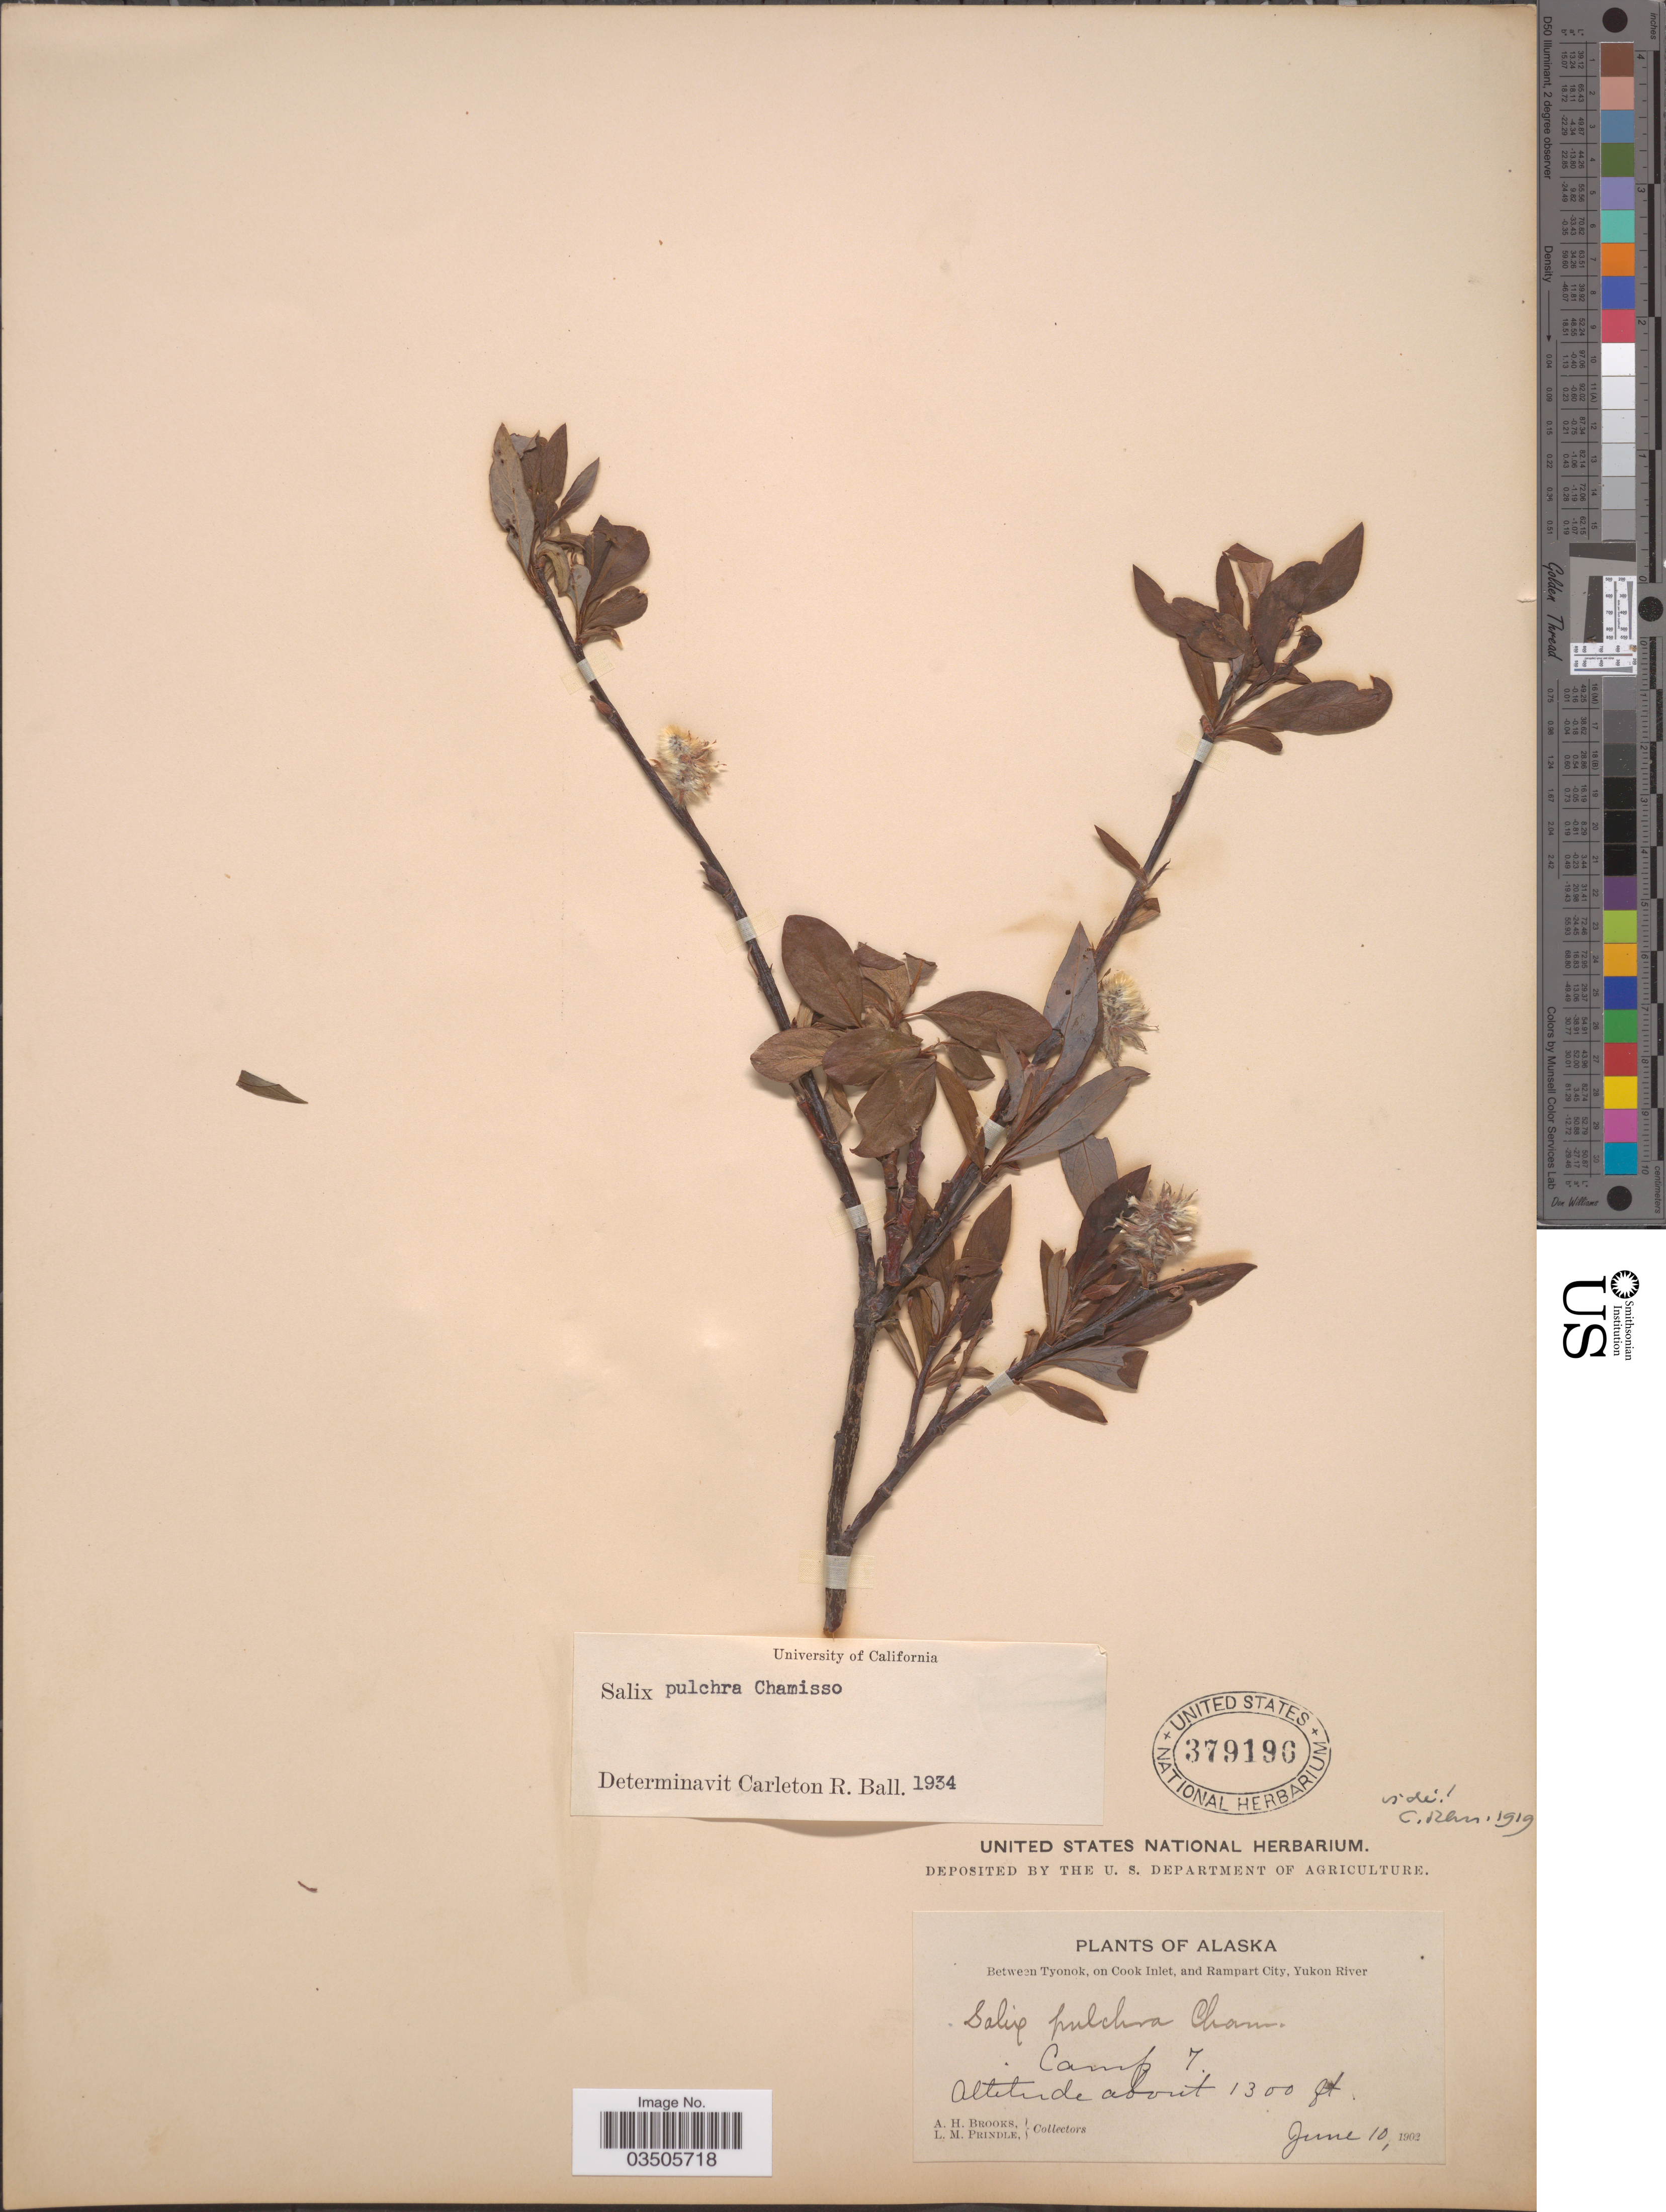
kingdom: Plantae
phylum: Tracheophyta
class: Magnoliopsida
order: Malpighiales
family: Salicaceae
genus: Salix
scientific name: Salix pulchra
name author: Cham.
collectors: A. Brooks & L. Prindle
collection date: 1902-06-10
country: United States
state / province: Alaska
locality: Between Tyonok, on Cook Inlet, and Rampart City, Yukon River. Camp 7.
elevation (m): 396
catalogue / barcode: US 379196